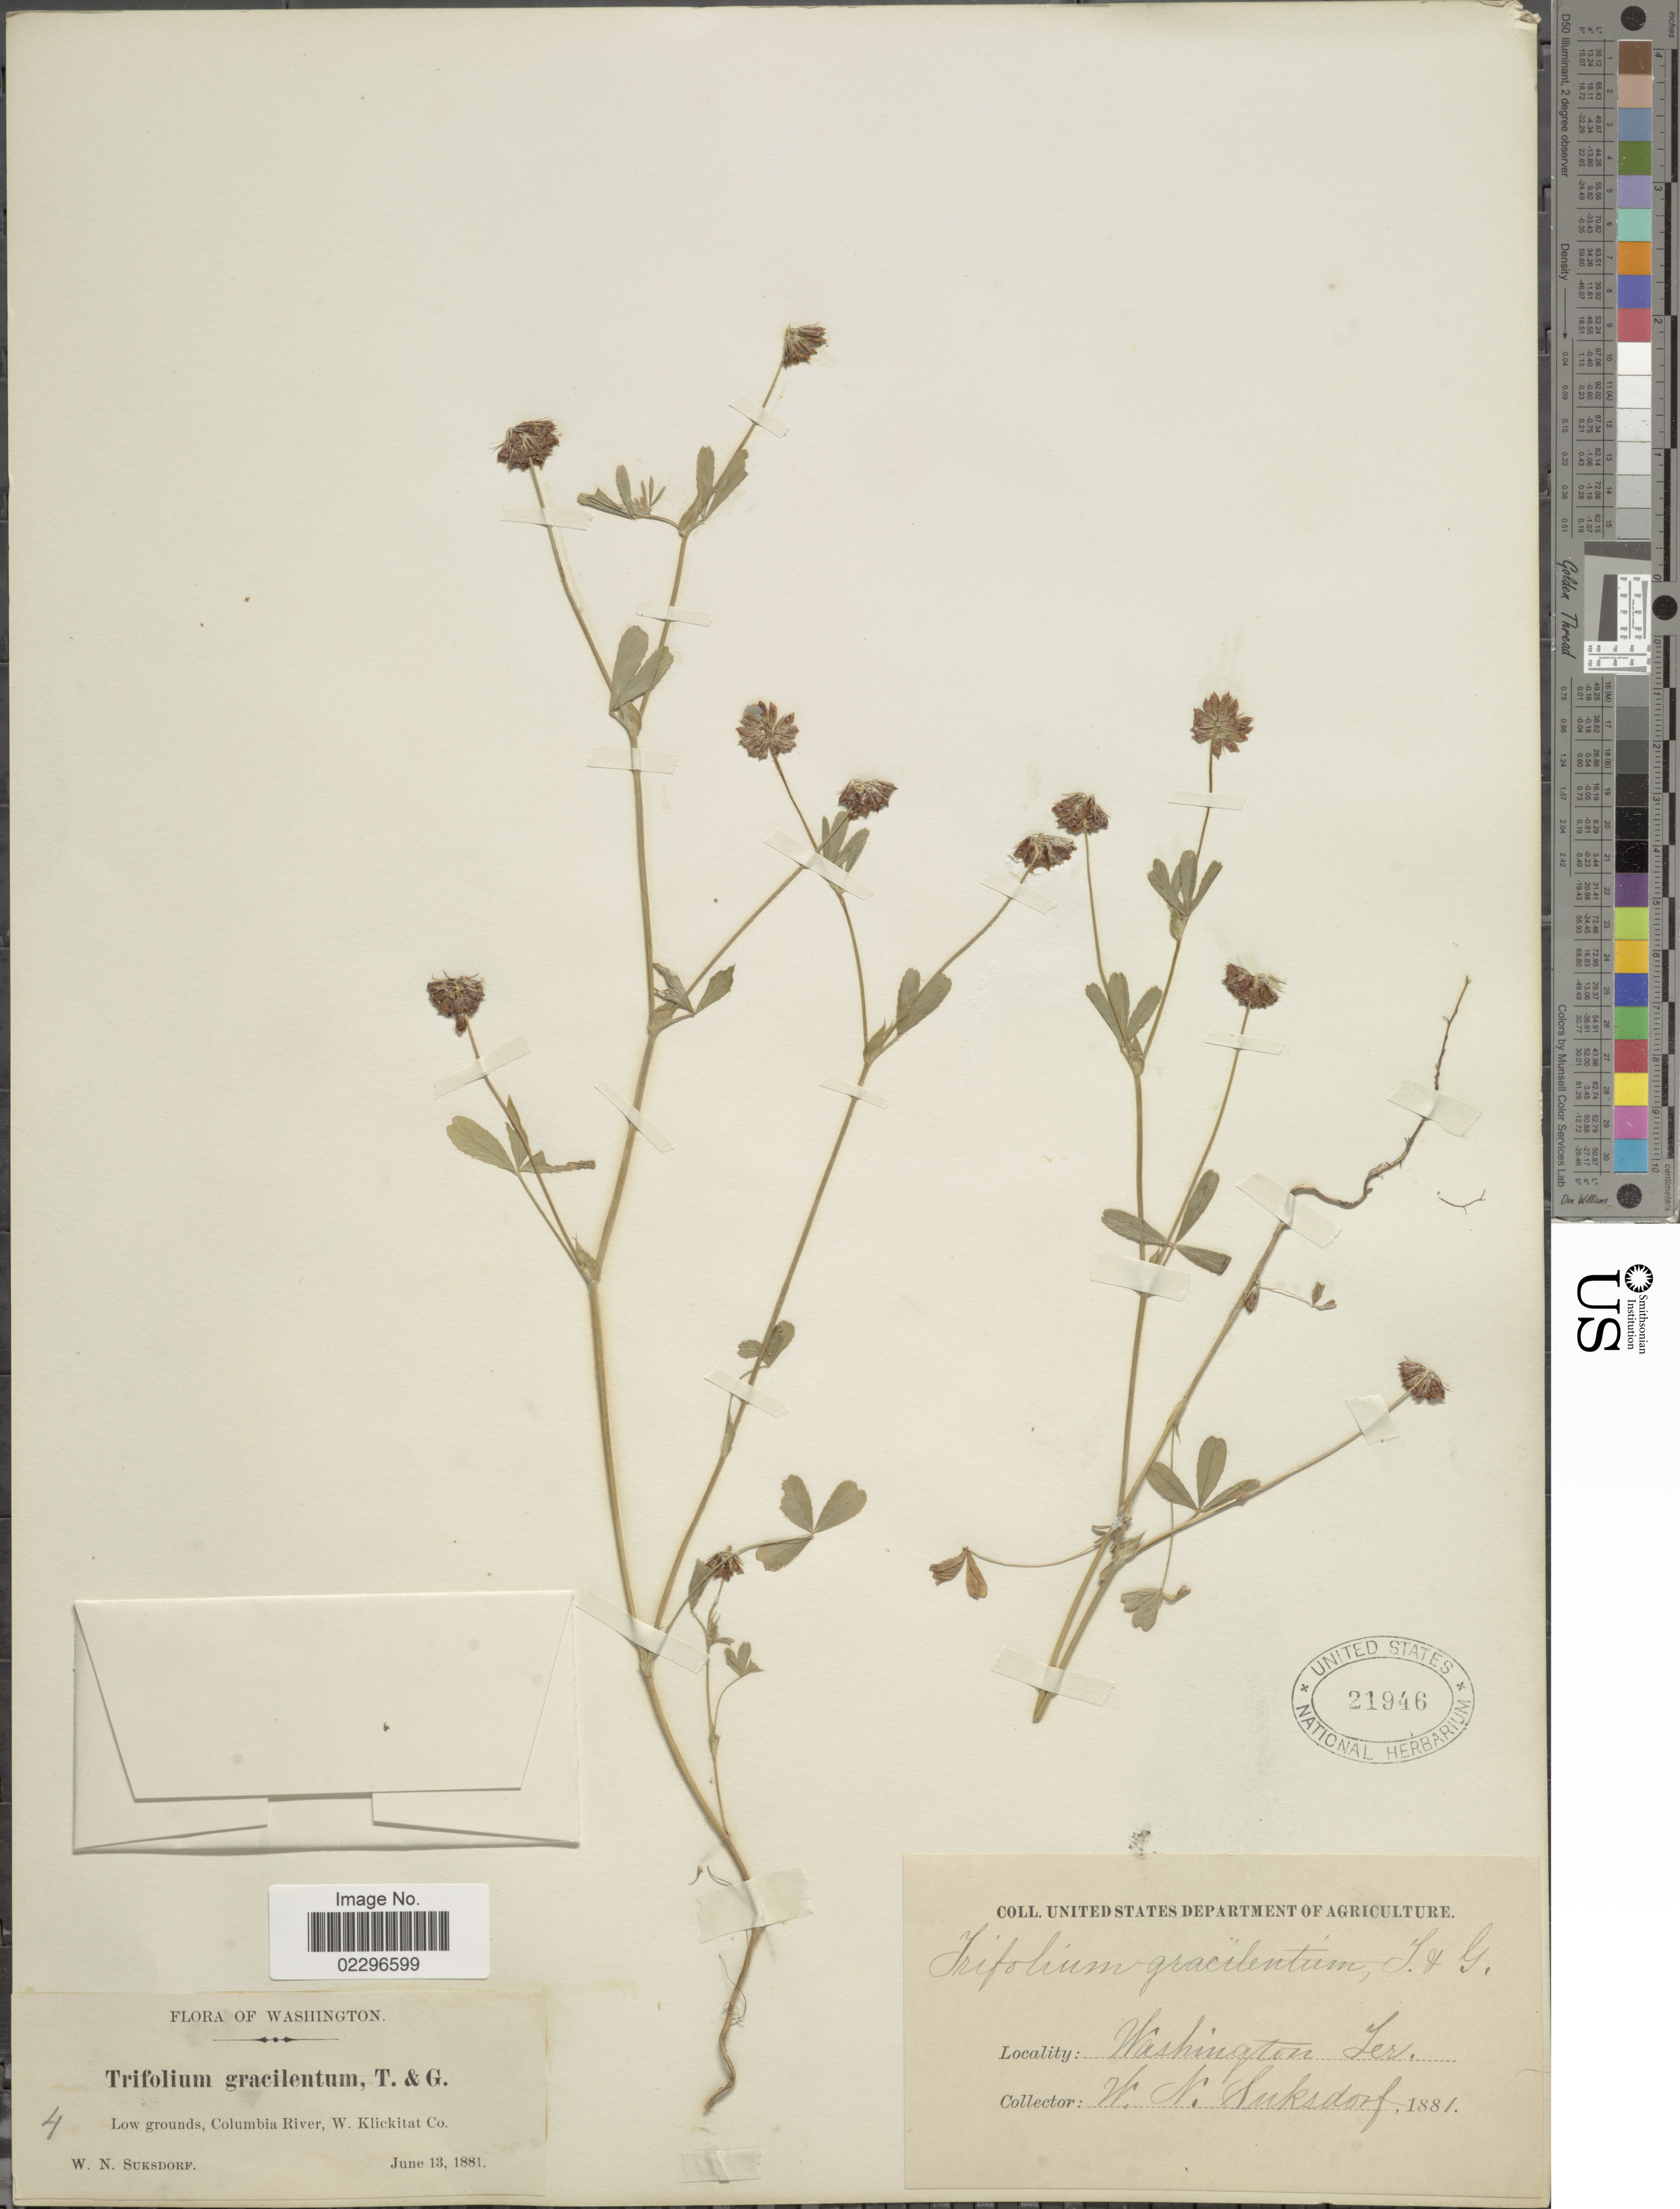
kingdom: Plantae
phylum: Tracheophyta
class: Magnoliopsida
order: Fabales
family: Fabaceae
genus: Trifolium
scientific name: Trifolium hallii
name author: Howell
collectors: W. N. Suksdorf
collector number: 4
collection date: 1881-06-13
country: United States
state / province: Washington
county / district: Klickitat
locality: Low grounds, Columbia River, W. Klickitat Co., Washington Ter.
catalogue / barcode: US 21946